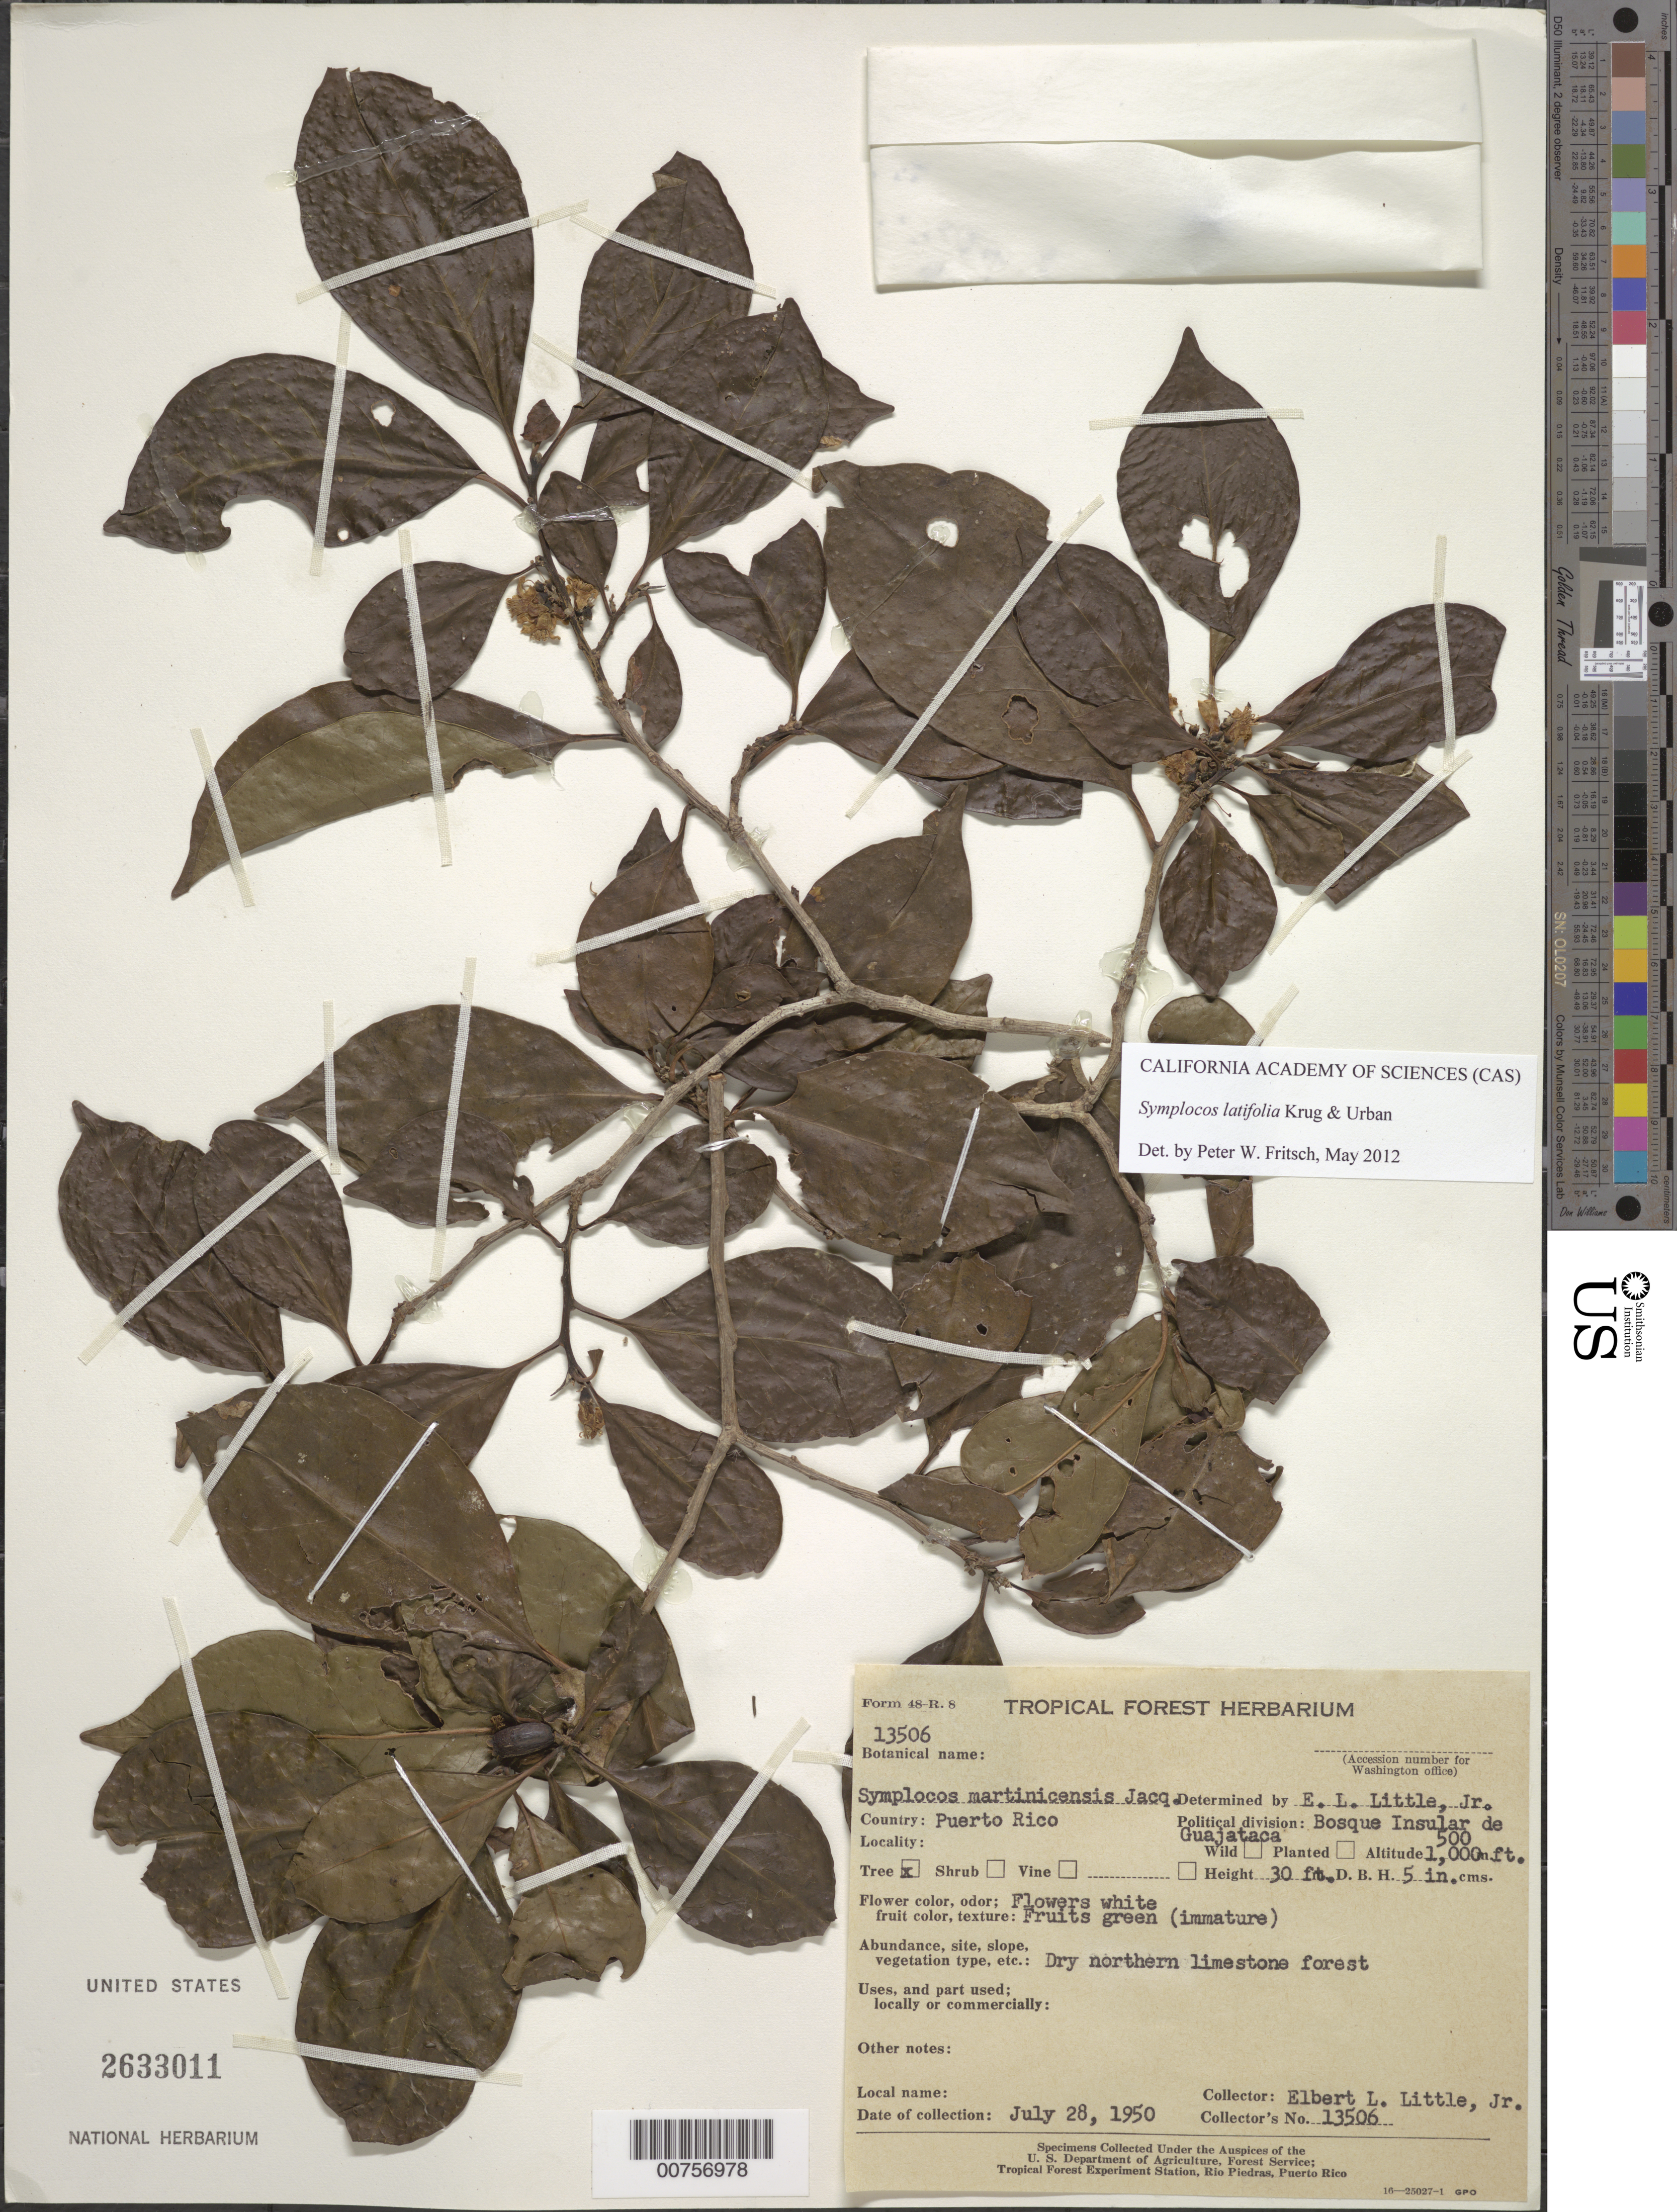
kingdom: Plantae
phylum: Tracheophyta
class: Magnoliopsida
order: Ericales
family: Symplocaceae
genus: Symplocos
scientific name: Symplocos latifolia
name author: Krug & Urb.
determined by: Fritsch, Peter W.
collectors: E. L. Little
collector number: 13506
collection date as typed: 28 Jul 1950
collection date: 1950-07-28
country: Puerto Rico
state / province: Quebradillas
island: Puerto Rico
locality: Bosque Insular de Guajataca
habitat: Dry northern limestone forest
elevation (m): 500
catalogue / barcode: US 2633011